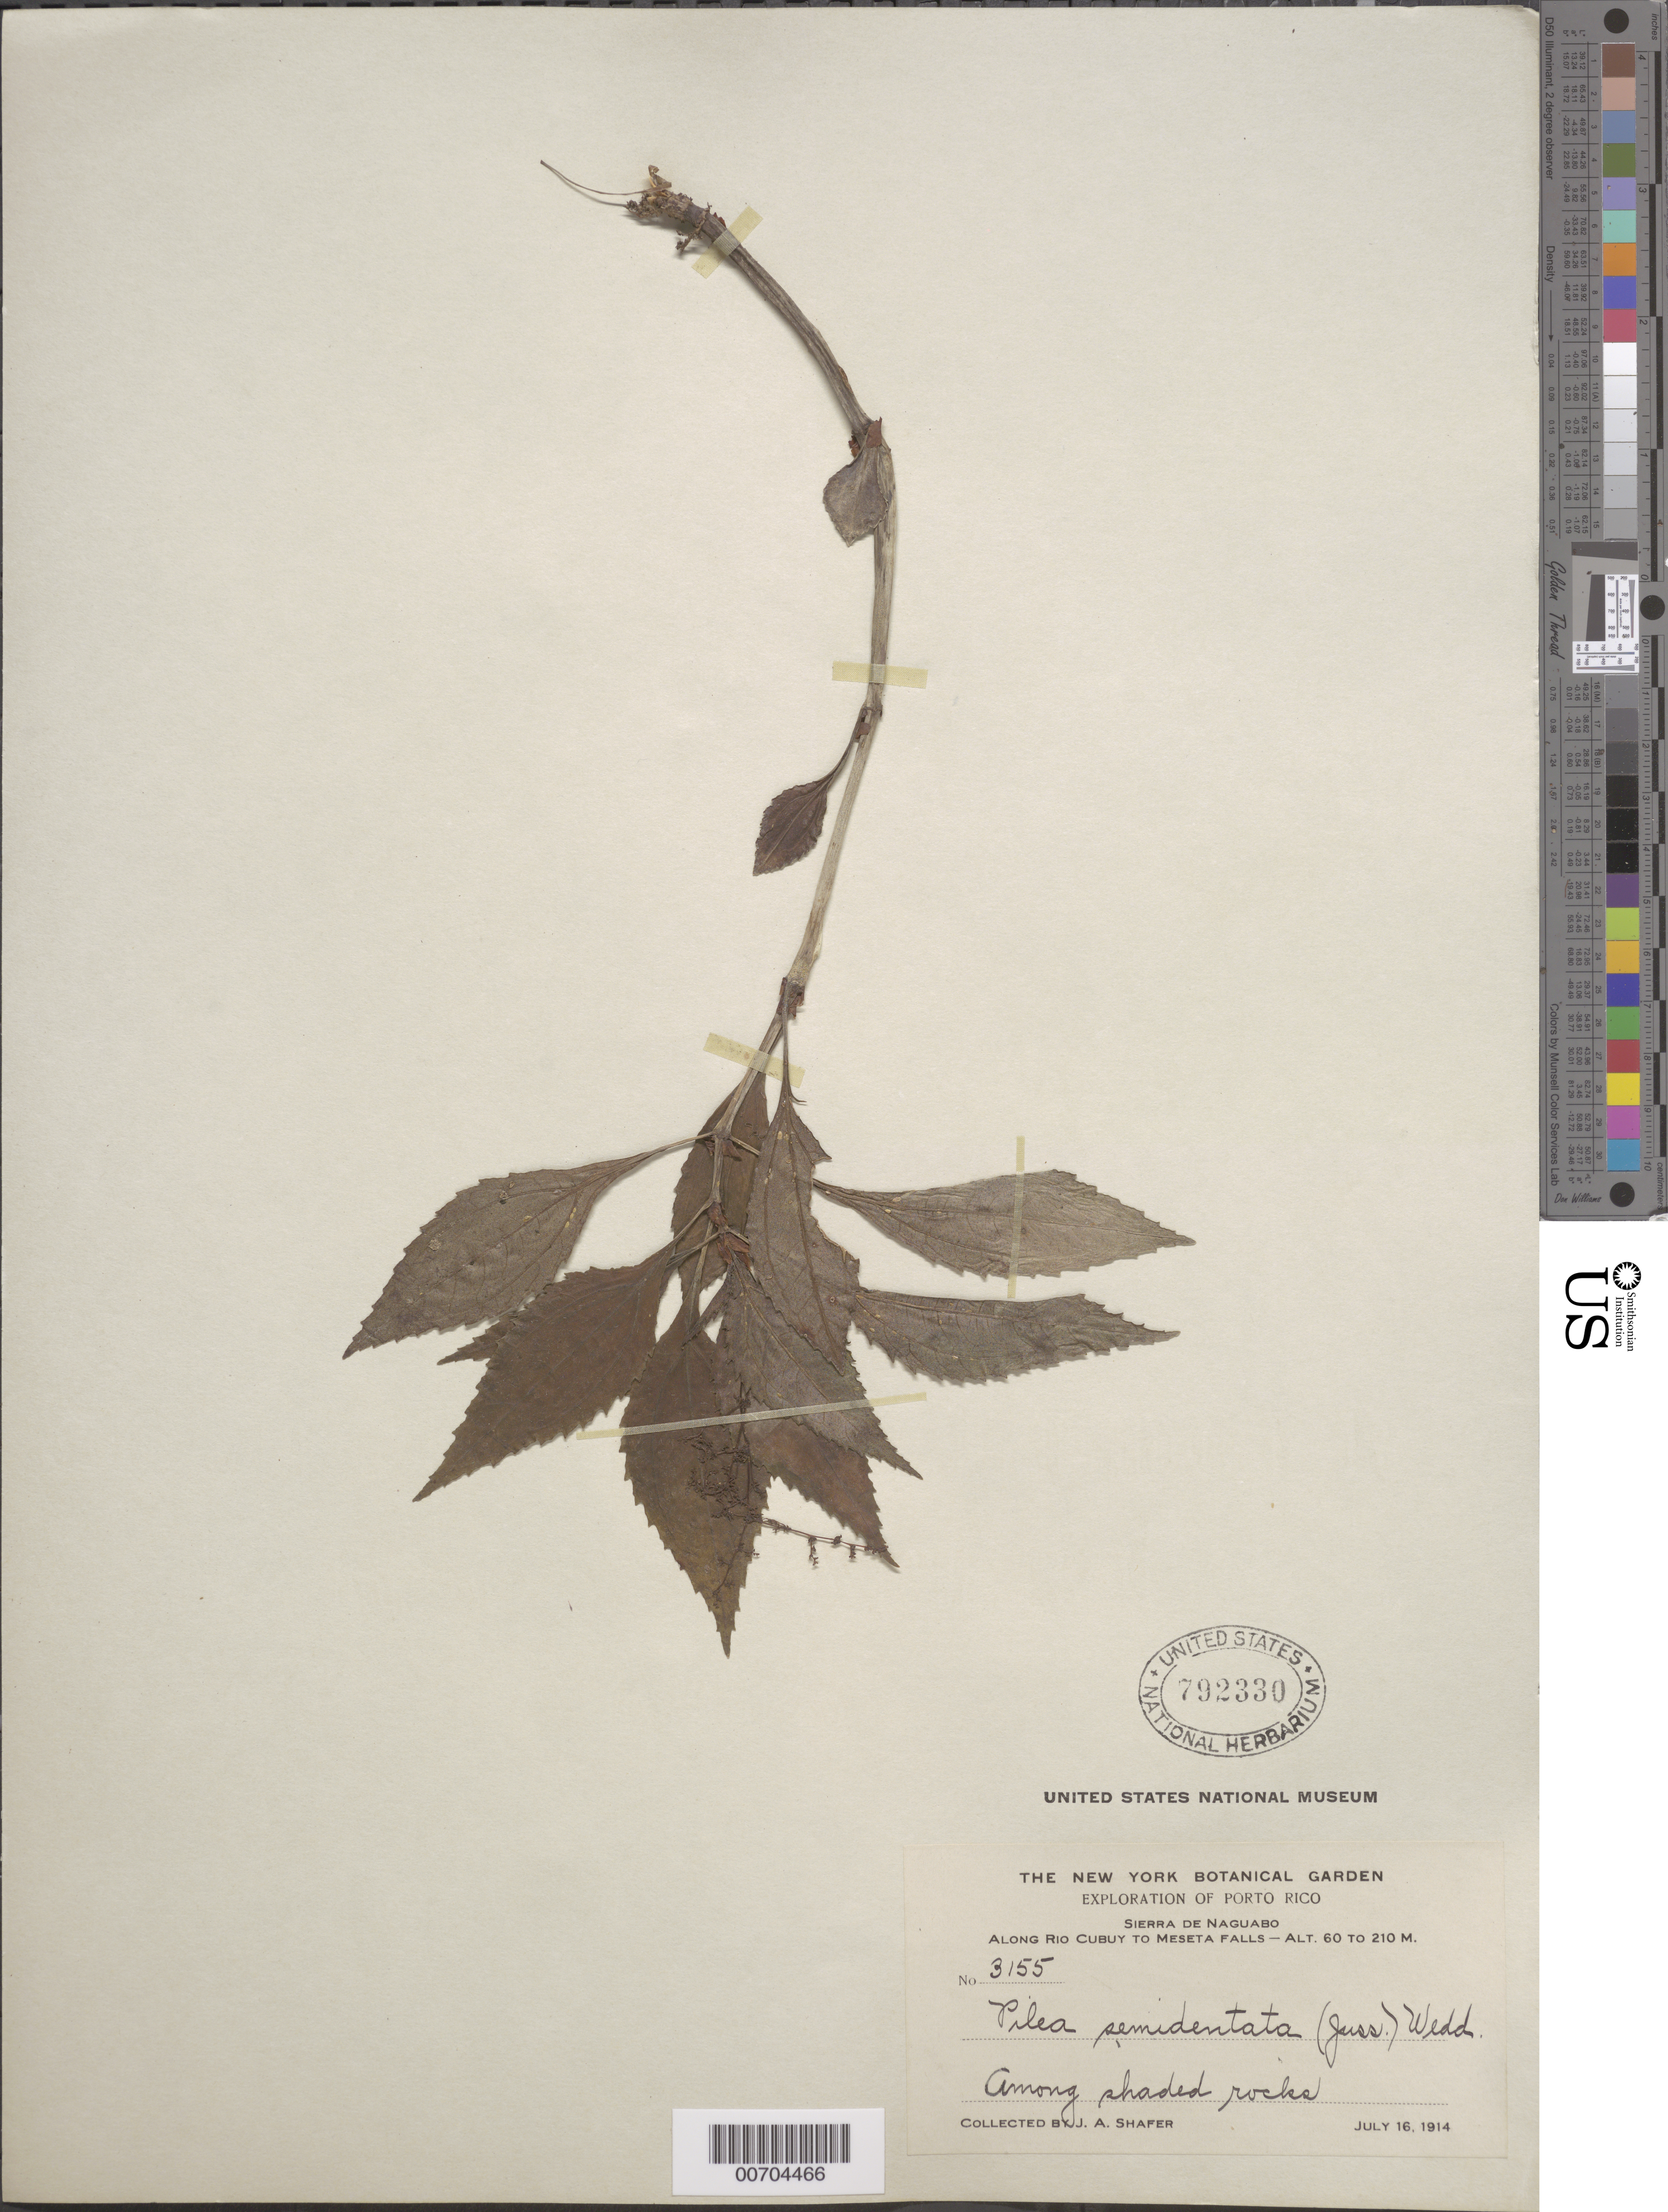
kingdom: Plantae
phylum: Tracheophyta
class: Magnoliopsida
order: Rosales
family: Urticaceae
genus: Pilea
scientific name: Pilea semidentata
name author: (Juss. ex Poir.) Wedd.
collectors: J. A. Shafer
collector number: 3155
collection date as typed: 16 Jul 1914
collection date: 1914-07-16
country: Puerto Rico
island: Greater Antilles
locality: Sierra de Naguabo, Along Río Cubuy to Meseta Falls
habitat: Among shaded rocks.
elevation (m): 60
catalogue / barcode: US 792330